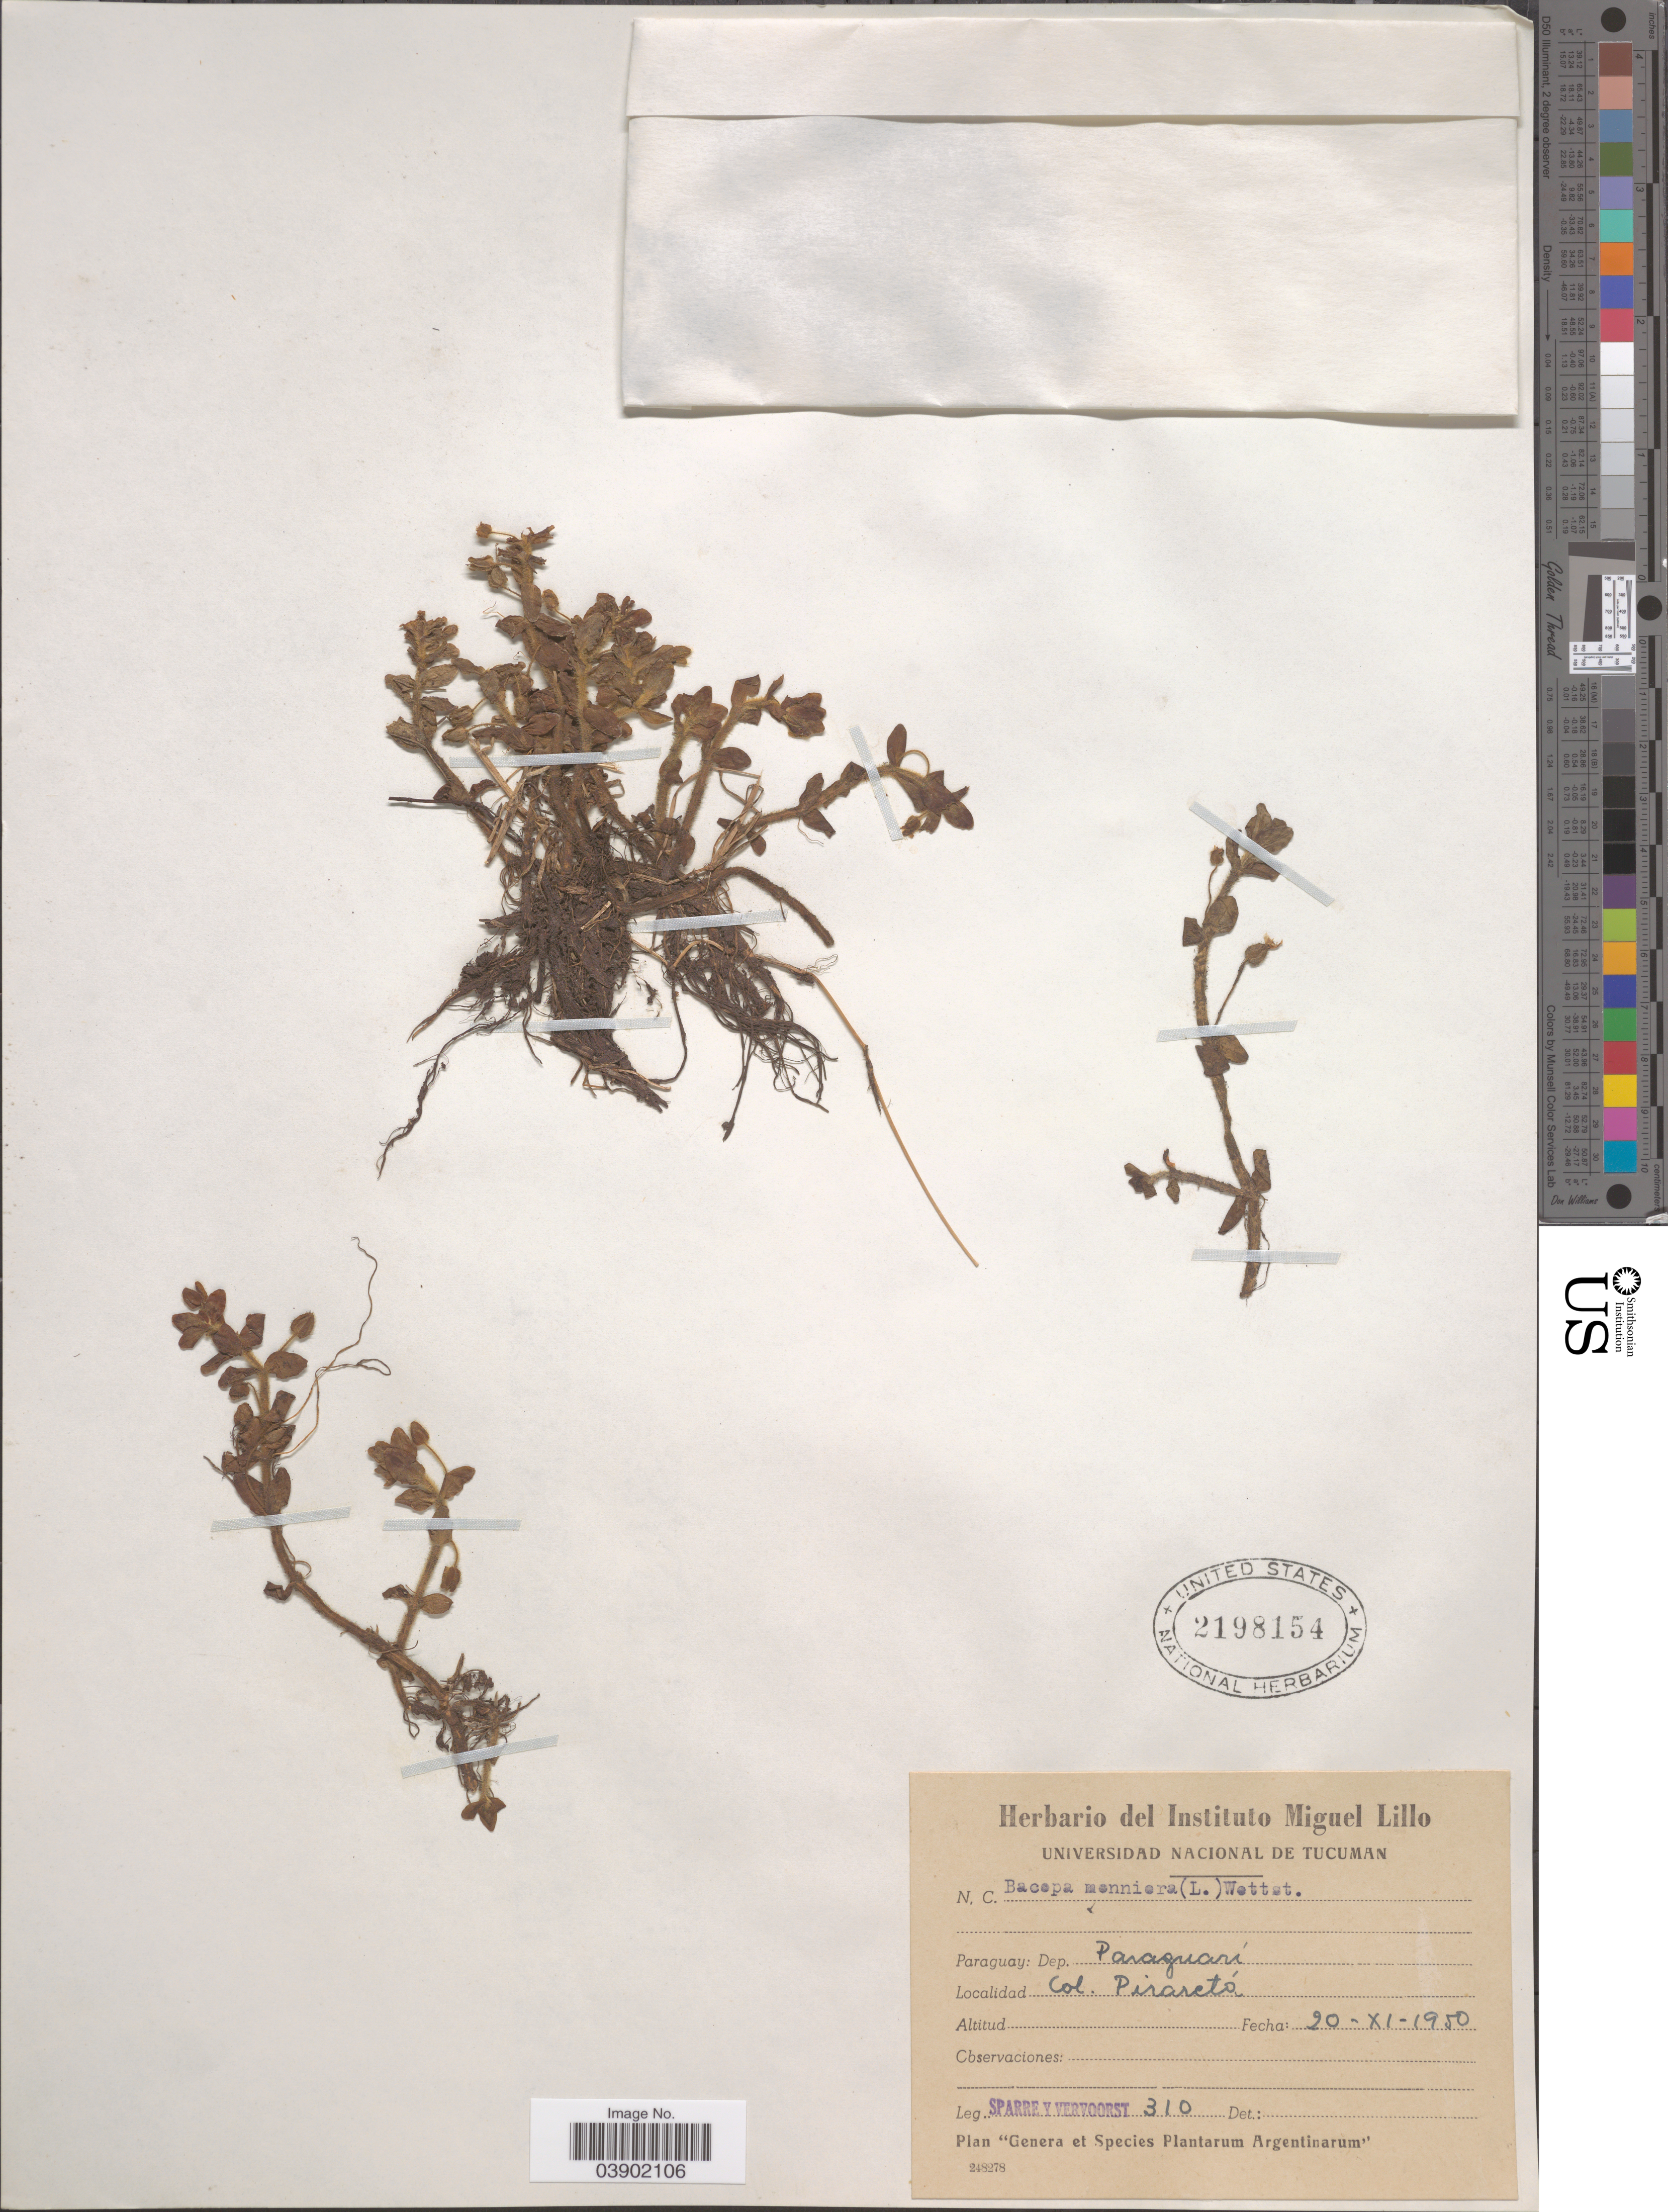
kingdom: Plantae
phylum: Tracheophyta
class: Magnoliopsida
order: Lamiales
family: Plantaginaceae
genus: Bacopa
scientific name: Bacopa monnieri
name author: (L.) Pennell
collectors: Sparre & Vervoorst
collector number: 310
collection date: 1950-11-20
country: Paraguay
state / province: Paraguari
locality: Dep. Paraguarí. Col. Piraretó.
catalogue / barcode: US 2198154